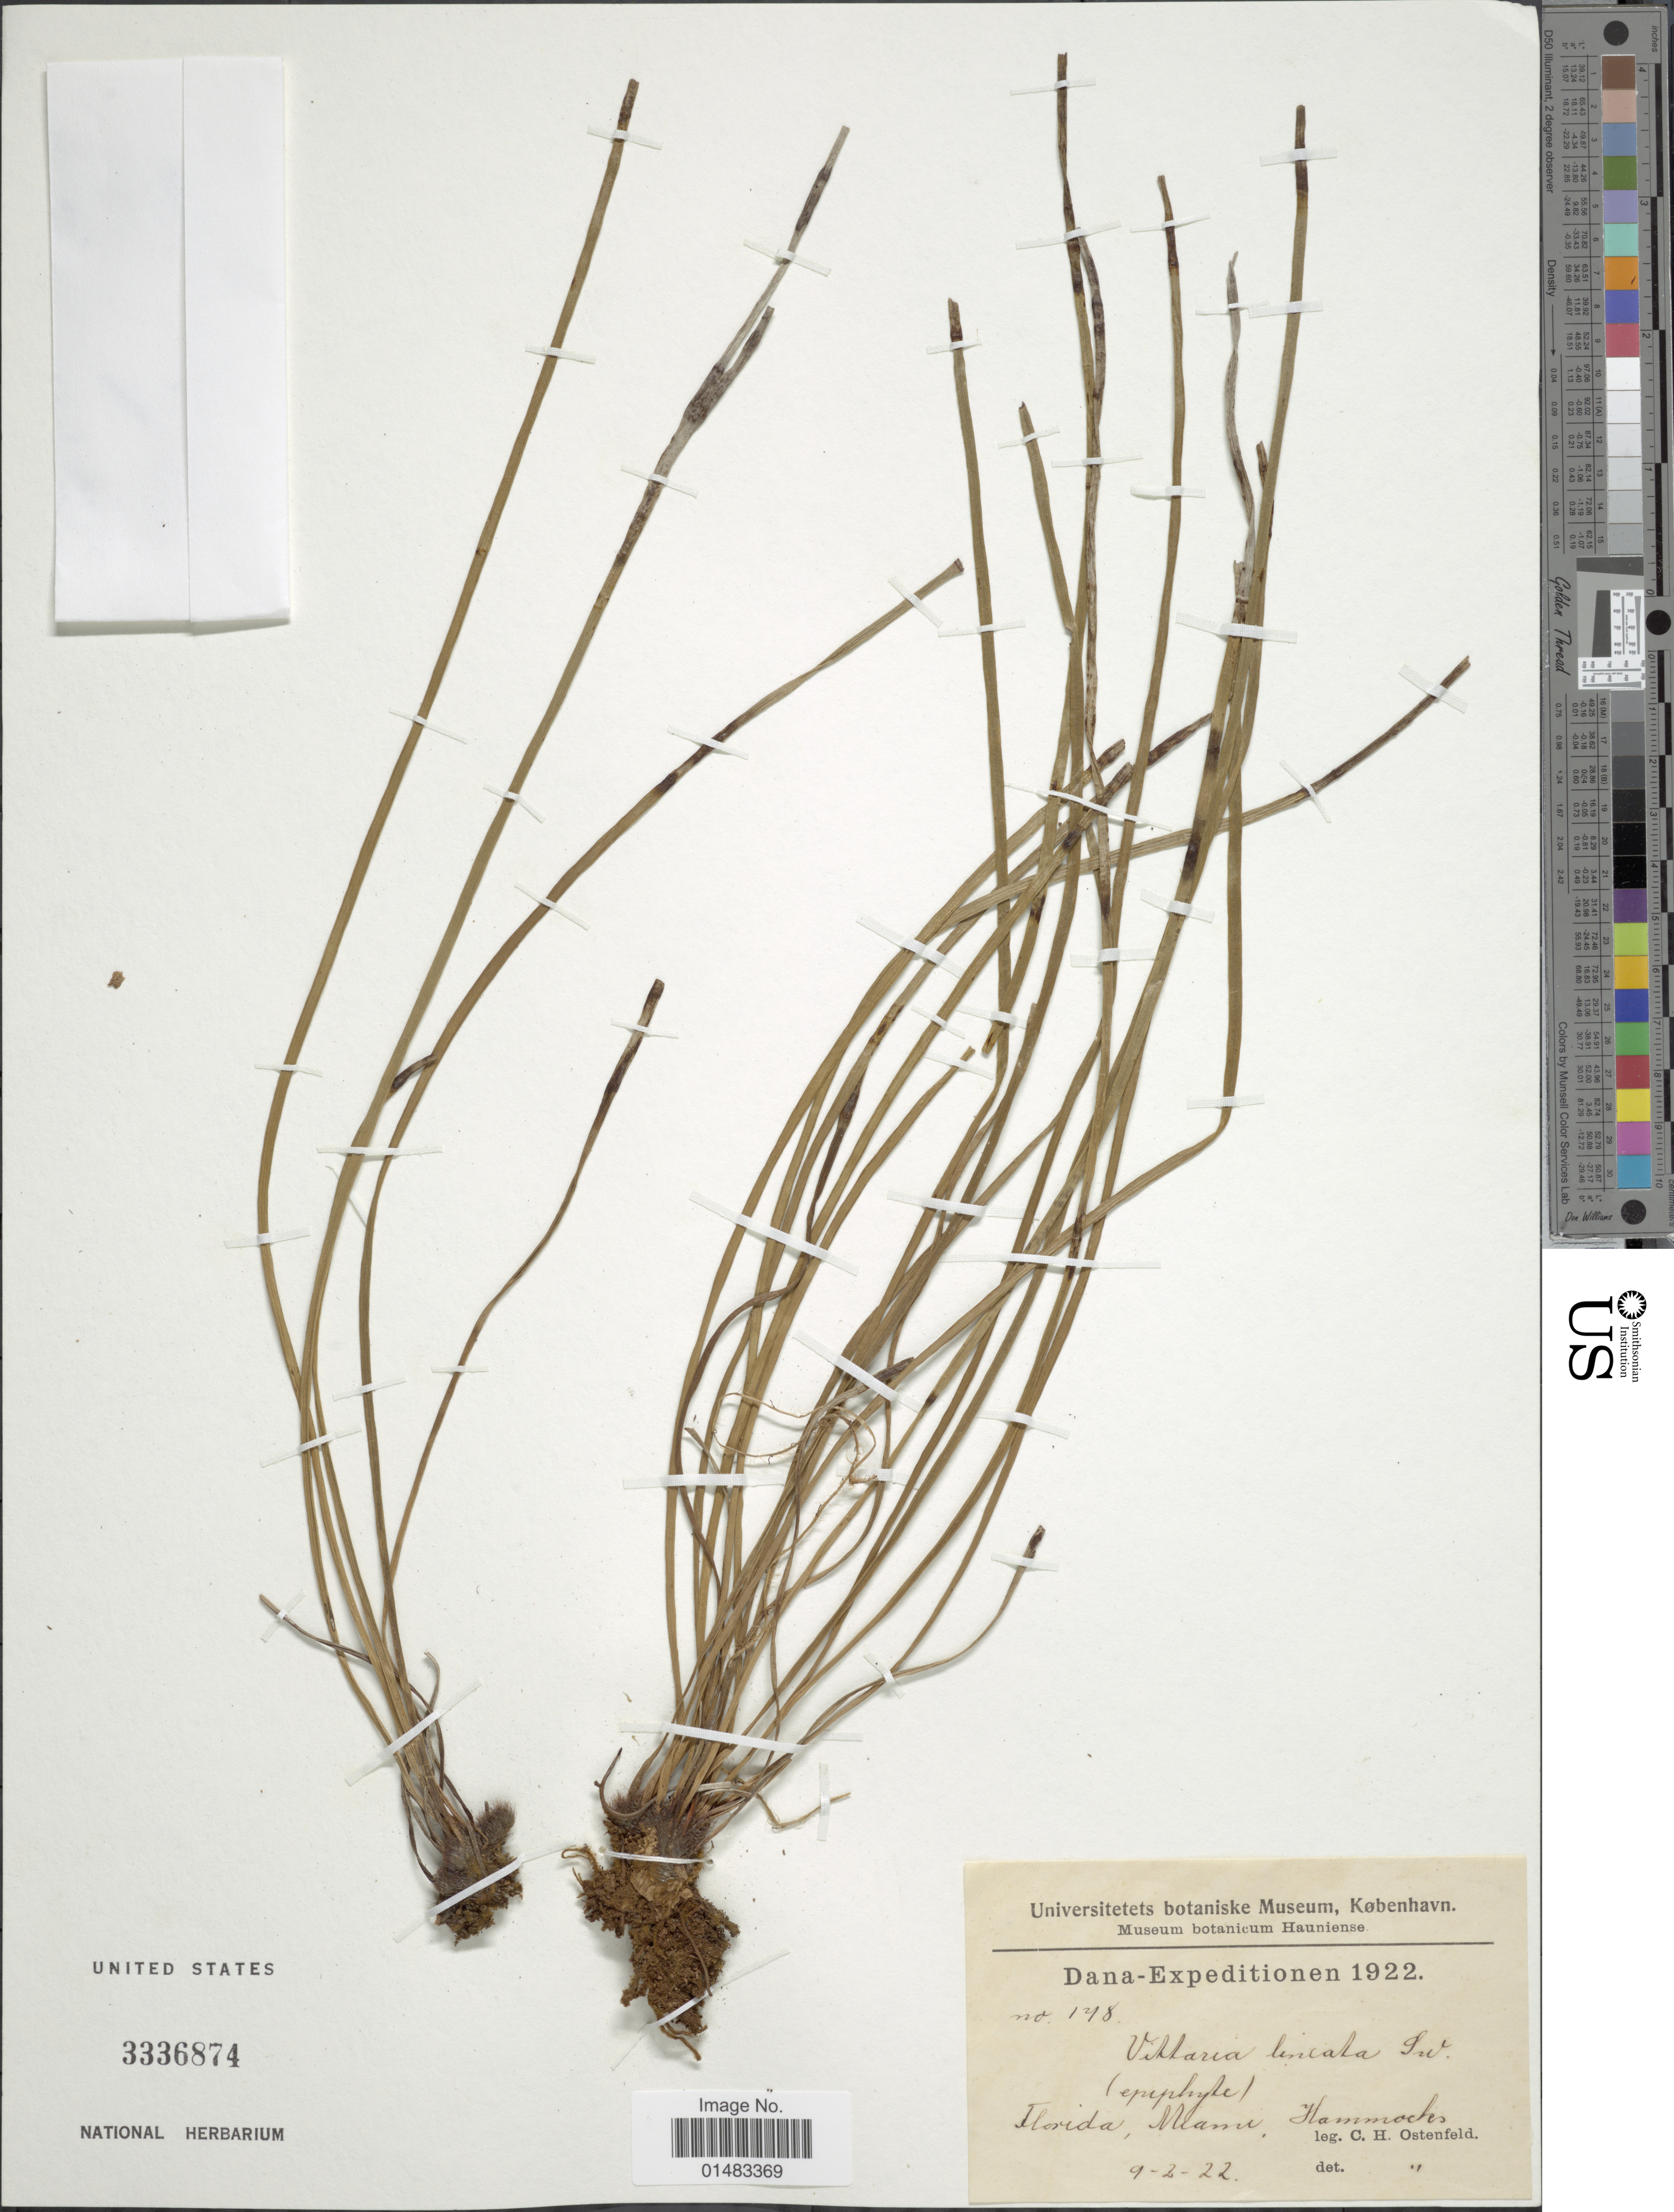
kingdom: Plantae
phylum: Tracheophyta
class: Polypodiopsida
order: Polypodiales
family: Pteridaceae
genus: Vittaria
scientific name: Vittaria lineata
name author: (L.) Sm.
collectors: C. Ostenfeld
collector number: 148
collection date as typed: Transcribed d/m/y: 9/2/22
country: United States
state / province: Florida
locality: Miami, Hammocks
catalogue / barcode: US 3336874